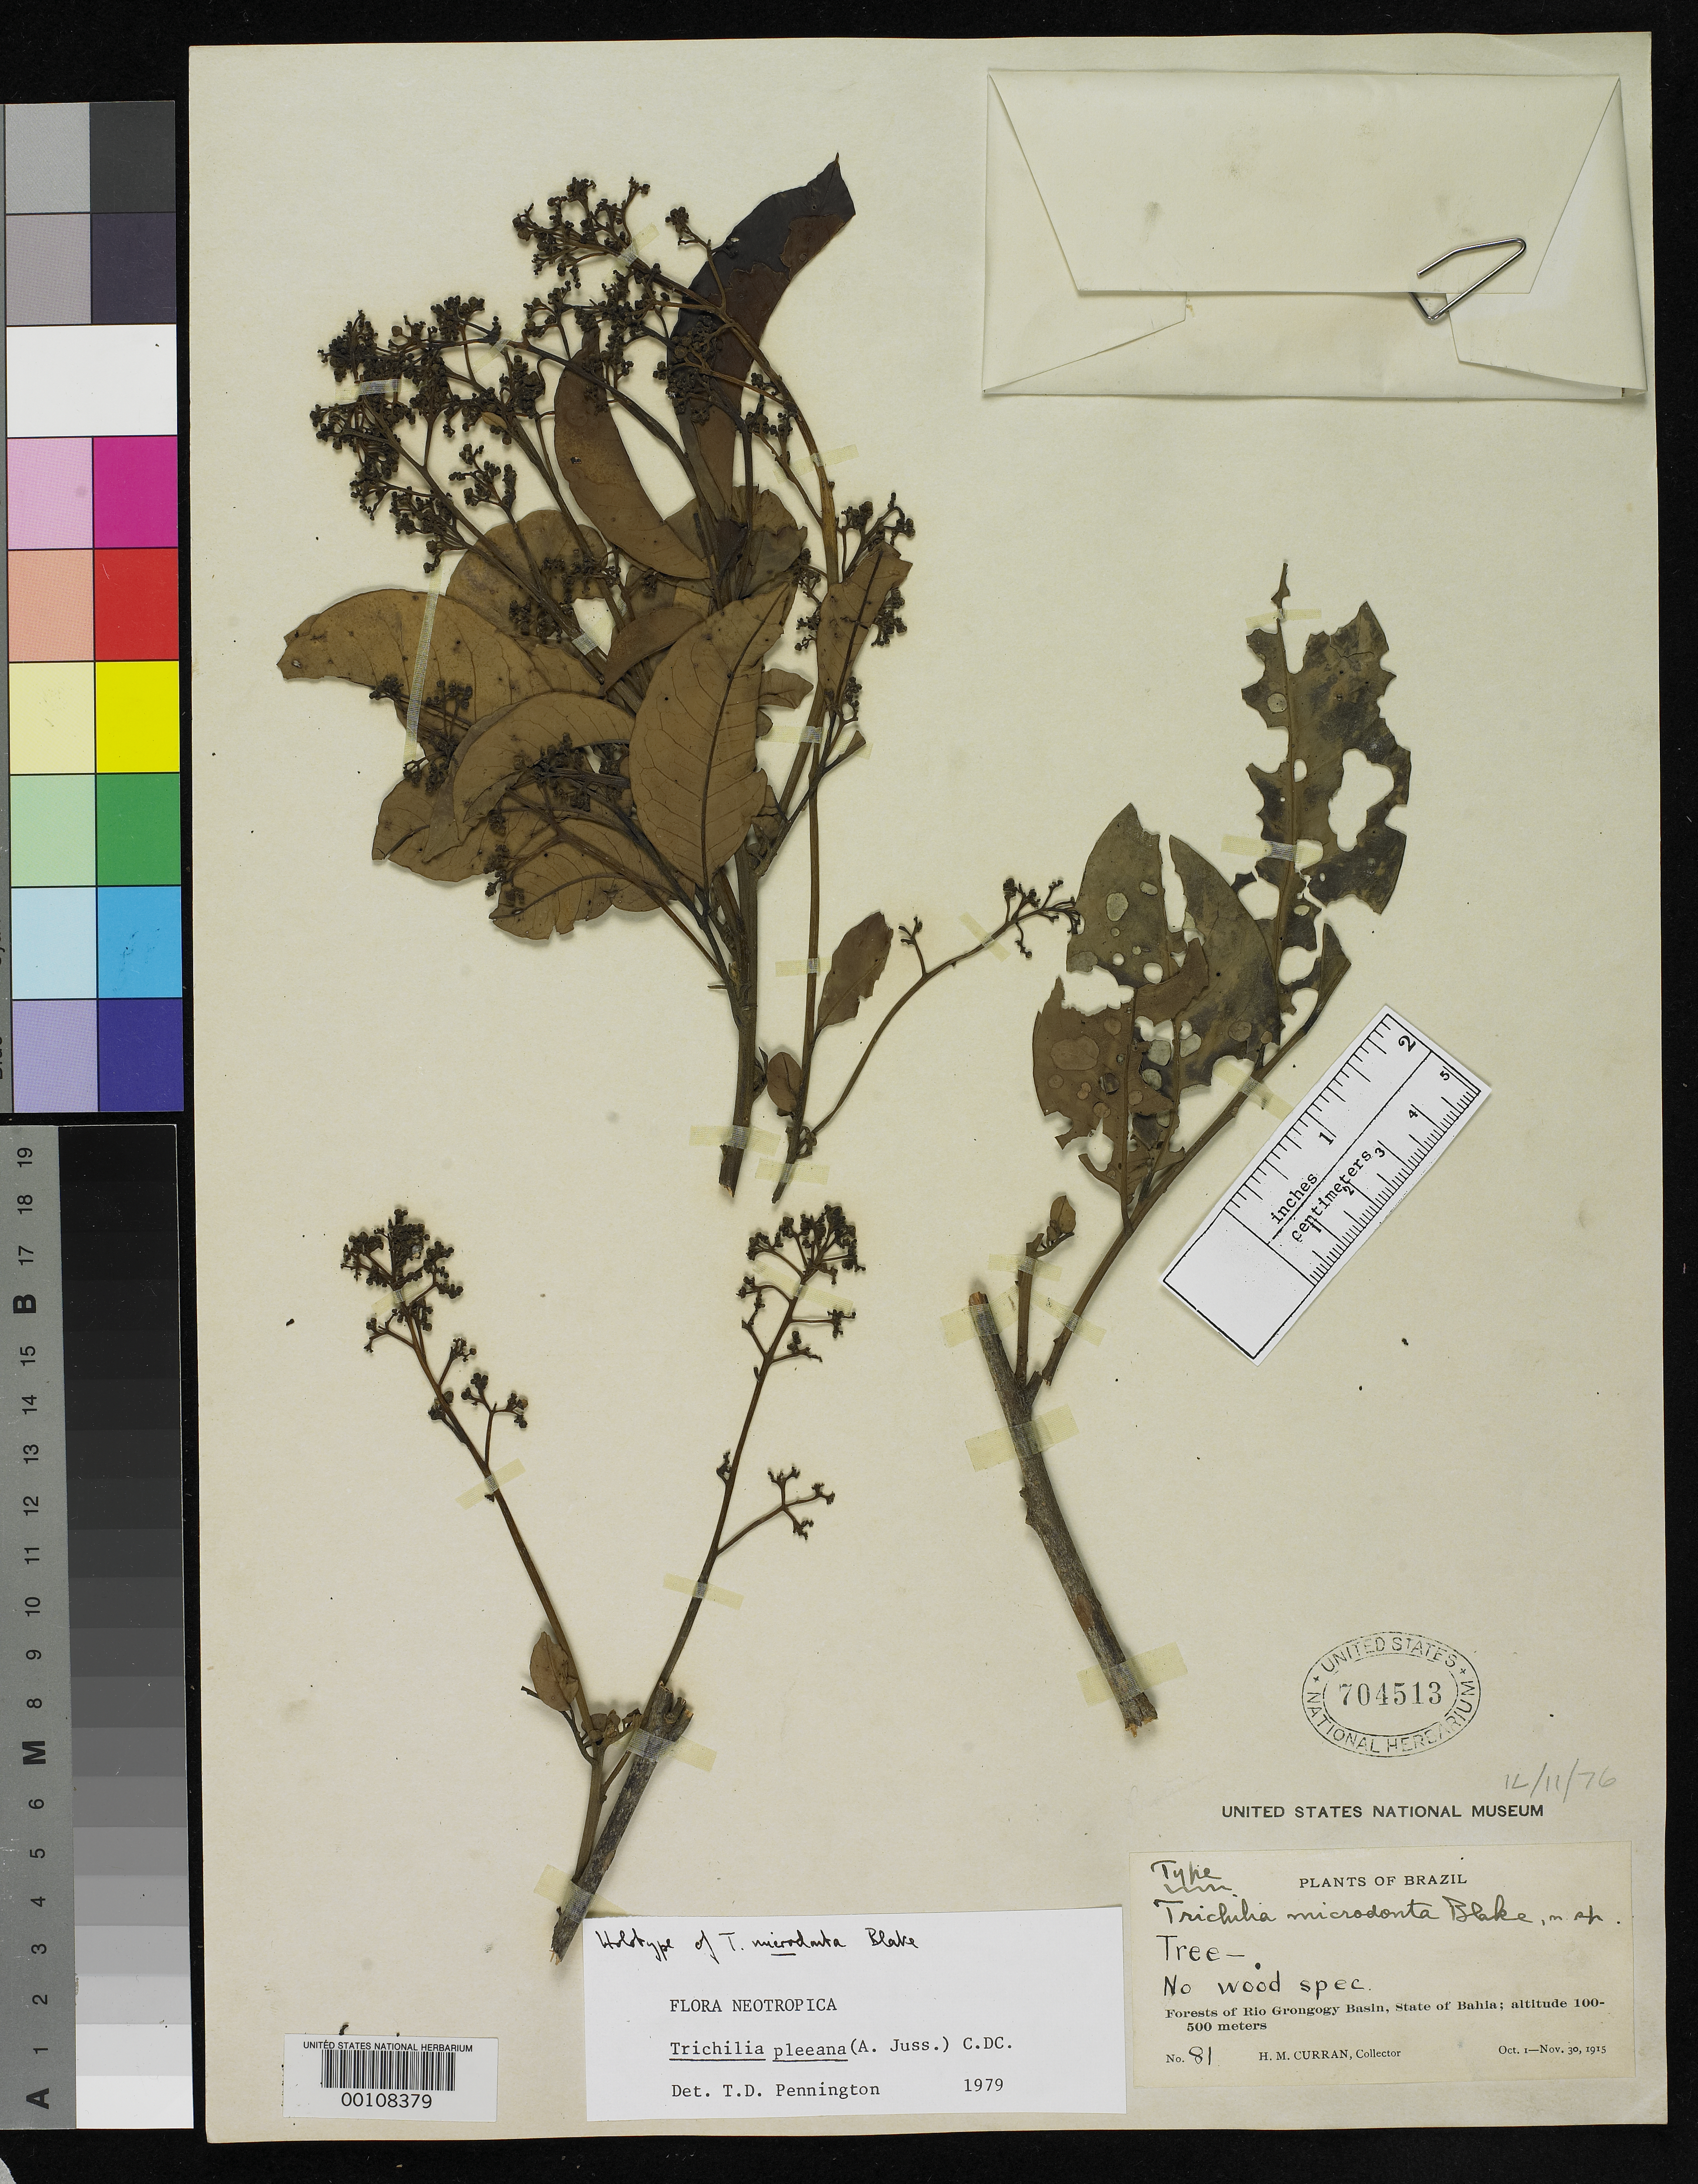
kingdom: Plantae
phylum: Tracheophyta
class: Magnoliopsida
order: Sapindales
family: Meliaceae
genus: Trichilia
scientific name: Trichilia microdonta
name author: S.F. Blake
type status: Holotype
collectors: H. M. Curran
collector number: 81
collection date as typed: Oct 1915 or -- Nov 1915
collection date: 1915-10 or 1915-11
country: Brazil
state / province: Bahia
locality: Rio Grongogy Basin.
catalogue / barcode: US 704513